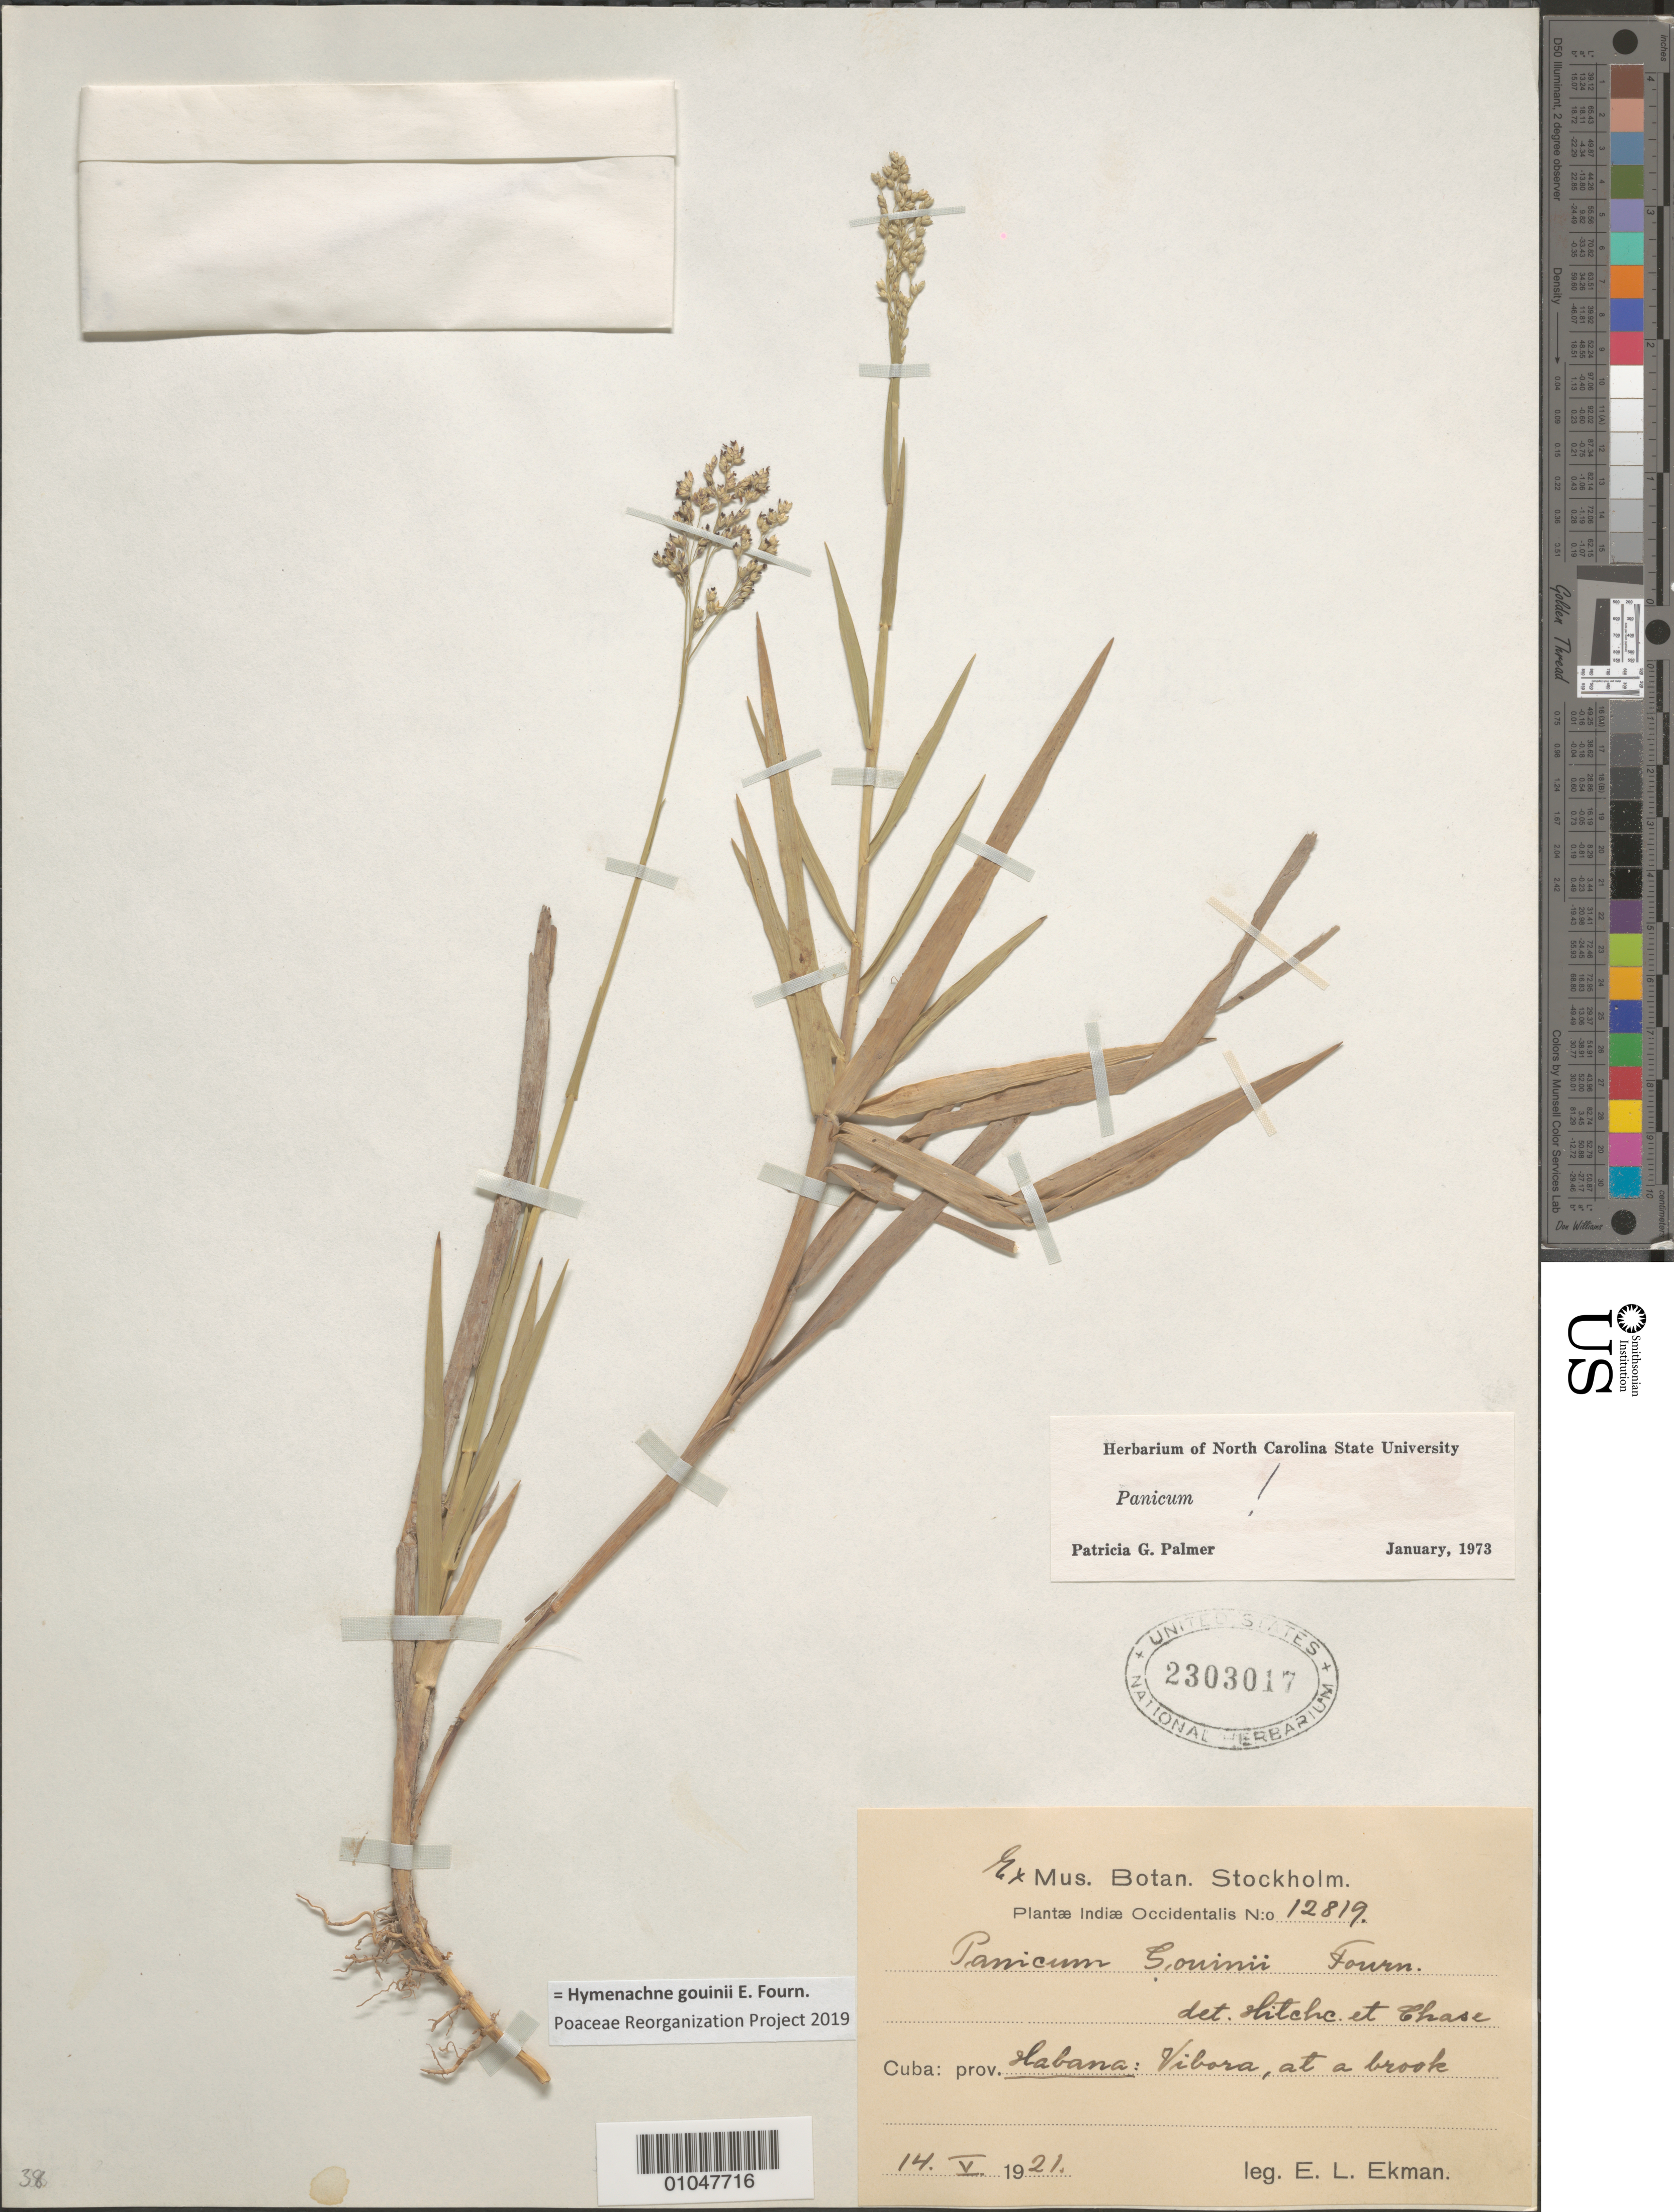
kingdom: Plantae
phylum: Tracheophyta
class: Liliopsida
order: Poales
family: Poaceae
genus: Panicum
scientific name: Panicum gouinii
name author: E. Fourn.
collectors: E. L. Ekman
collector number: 12819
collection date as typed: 14 May 1921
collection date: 1921-05-14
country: Cuba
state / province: La Habana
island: Cuba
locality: Vibora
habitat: At a brook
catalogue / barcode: US 2303017